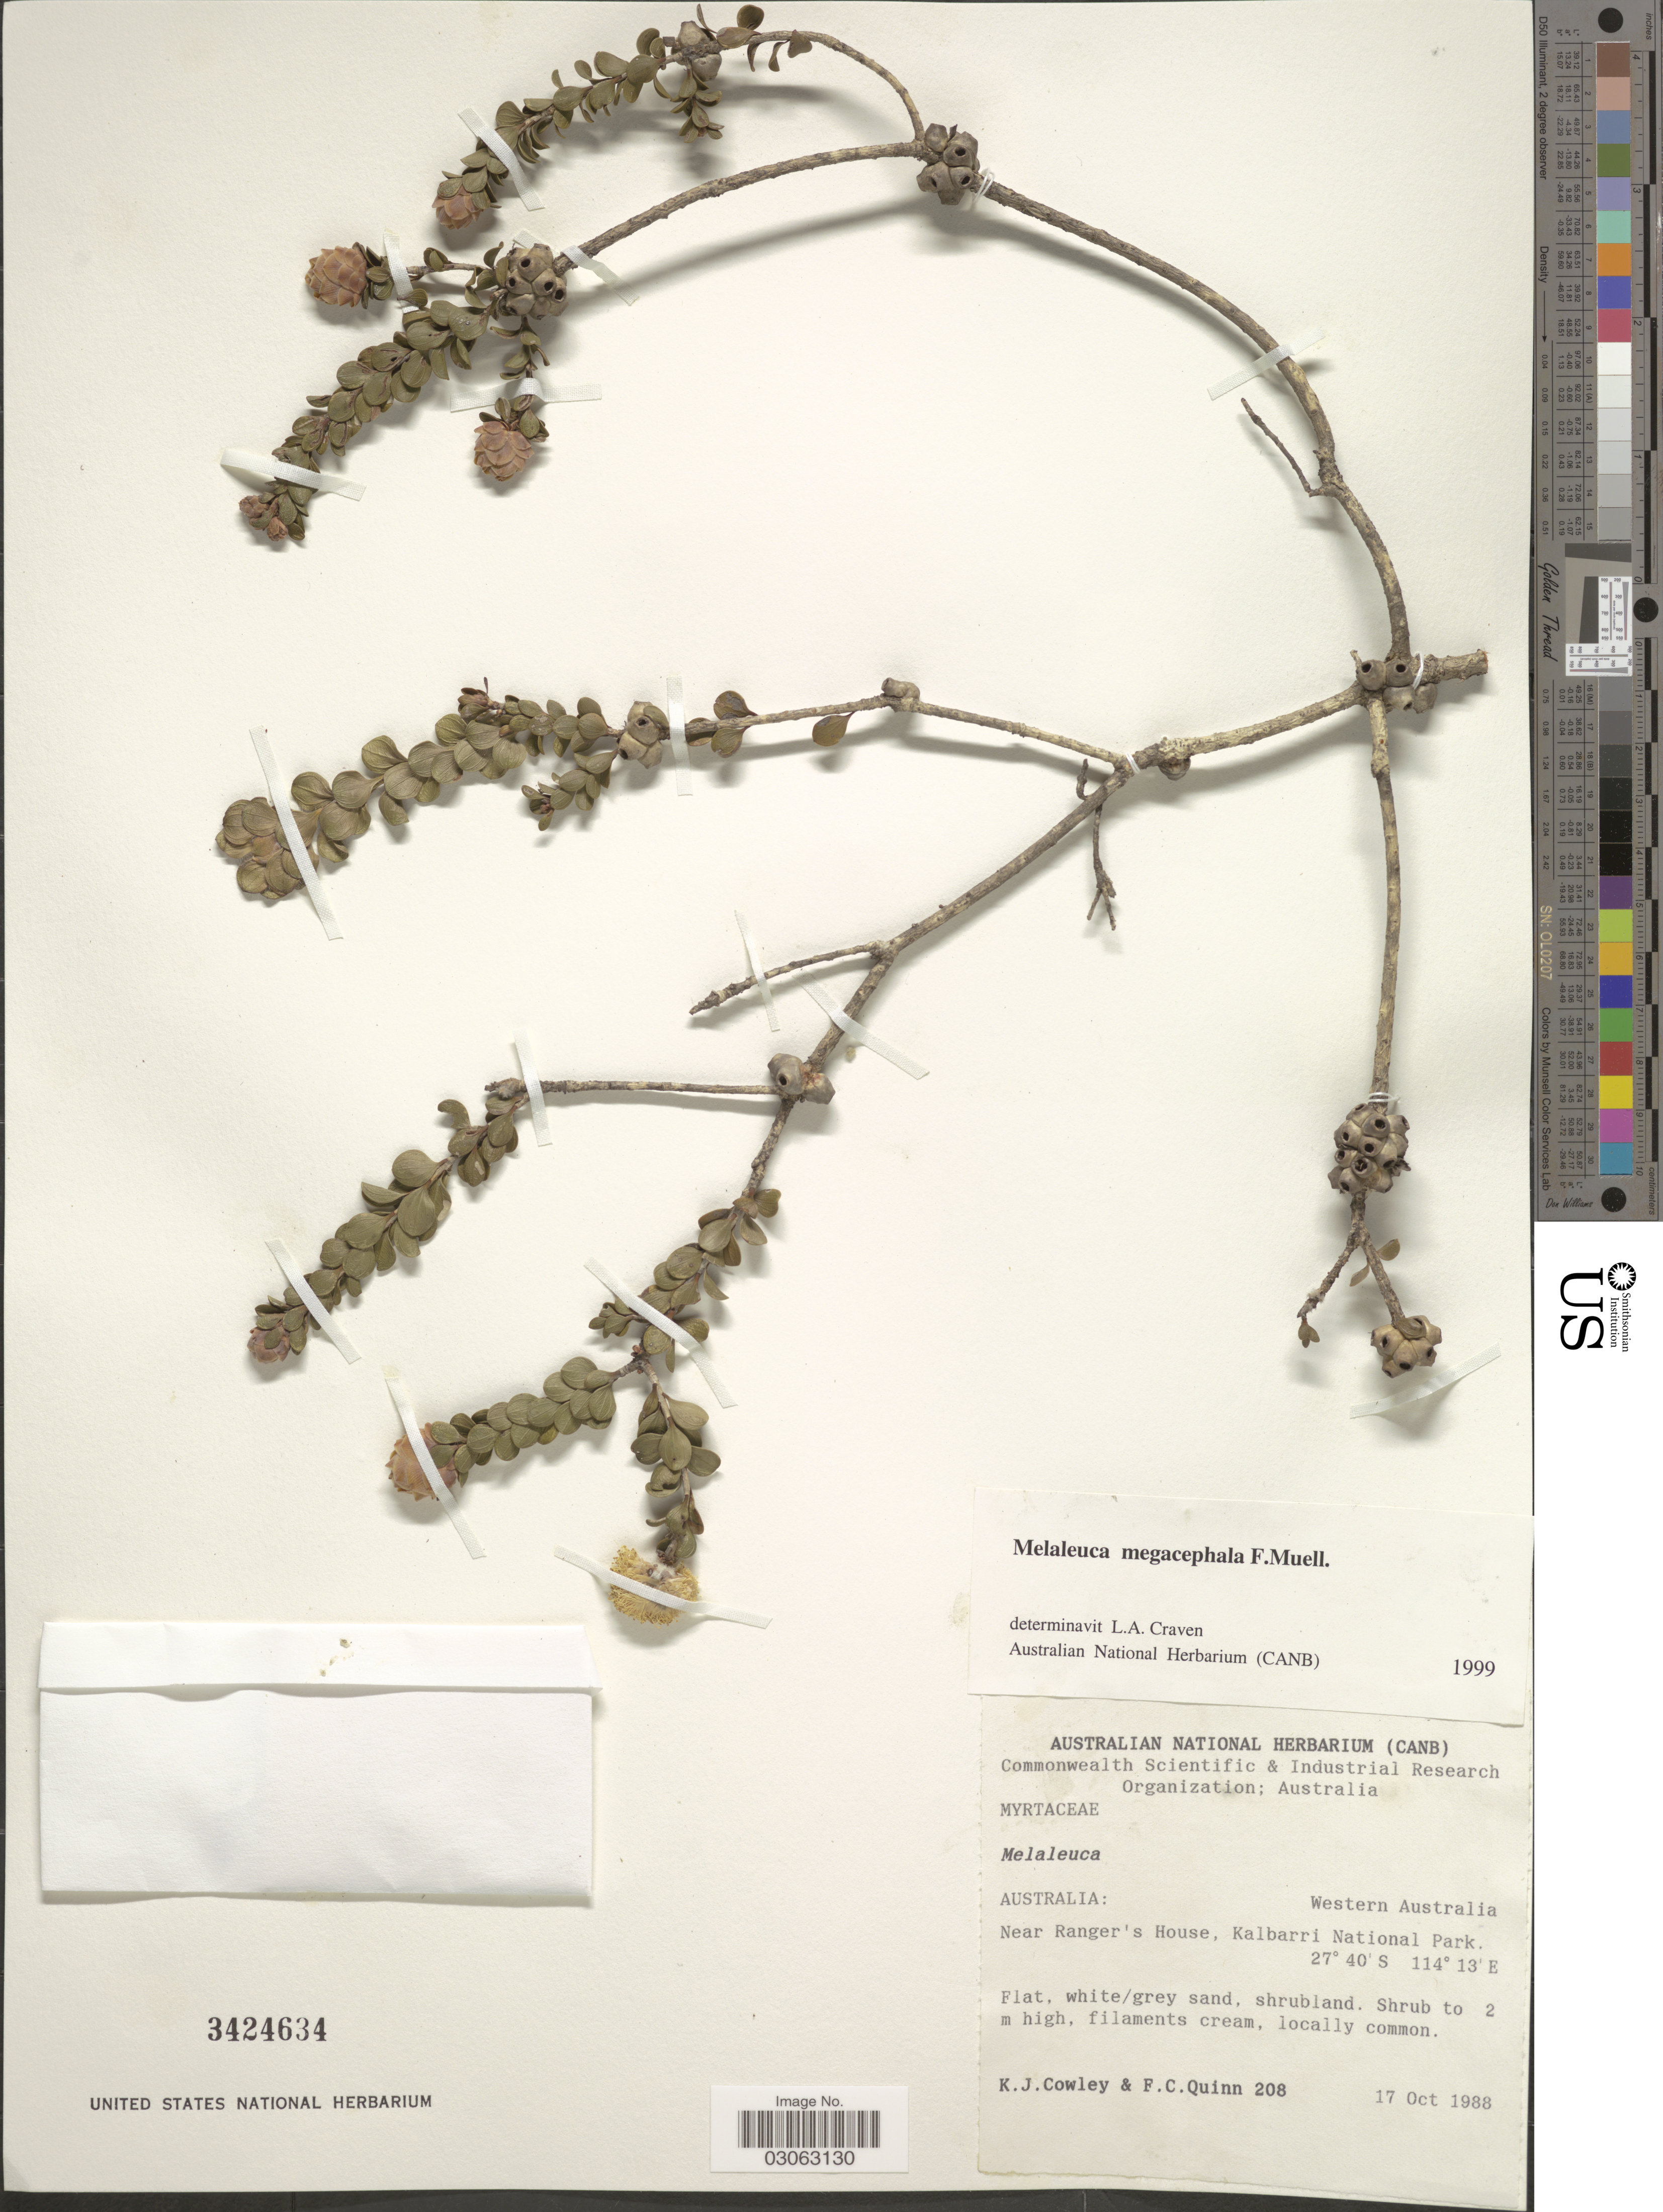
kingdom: Plantae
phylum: Tracheophyta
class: Magnoliopsida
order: Myrtales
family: Myrtaceae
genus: Melaleuca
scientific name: Melaleuca megacephala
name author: F. Muell.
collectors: K. Cowley & F. Quinn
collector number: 208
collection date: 1988-10-17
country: Australia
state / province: Western Australia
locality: Near Ranger's House, Kalbarri National Park.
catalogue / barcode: US 3424634